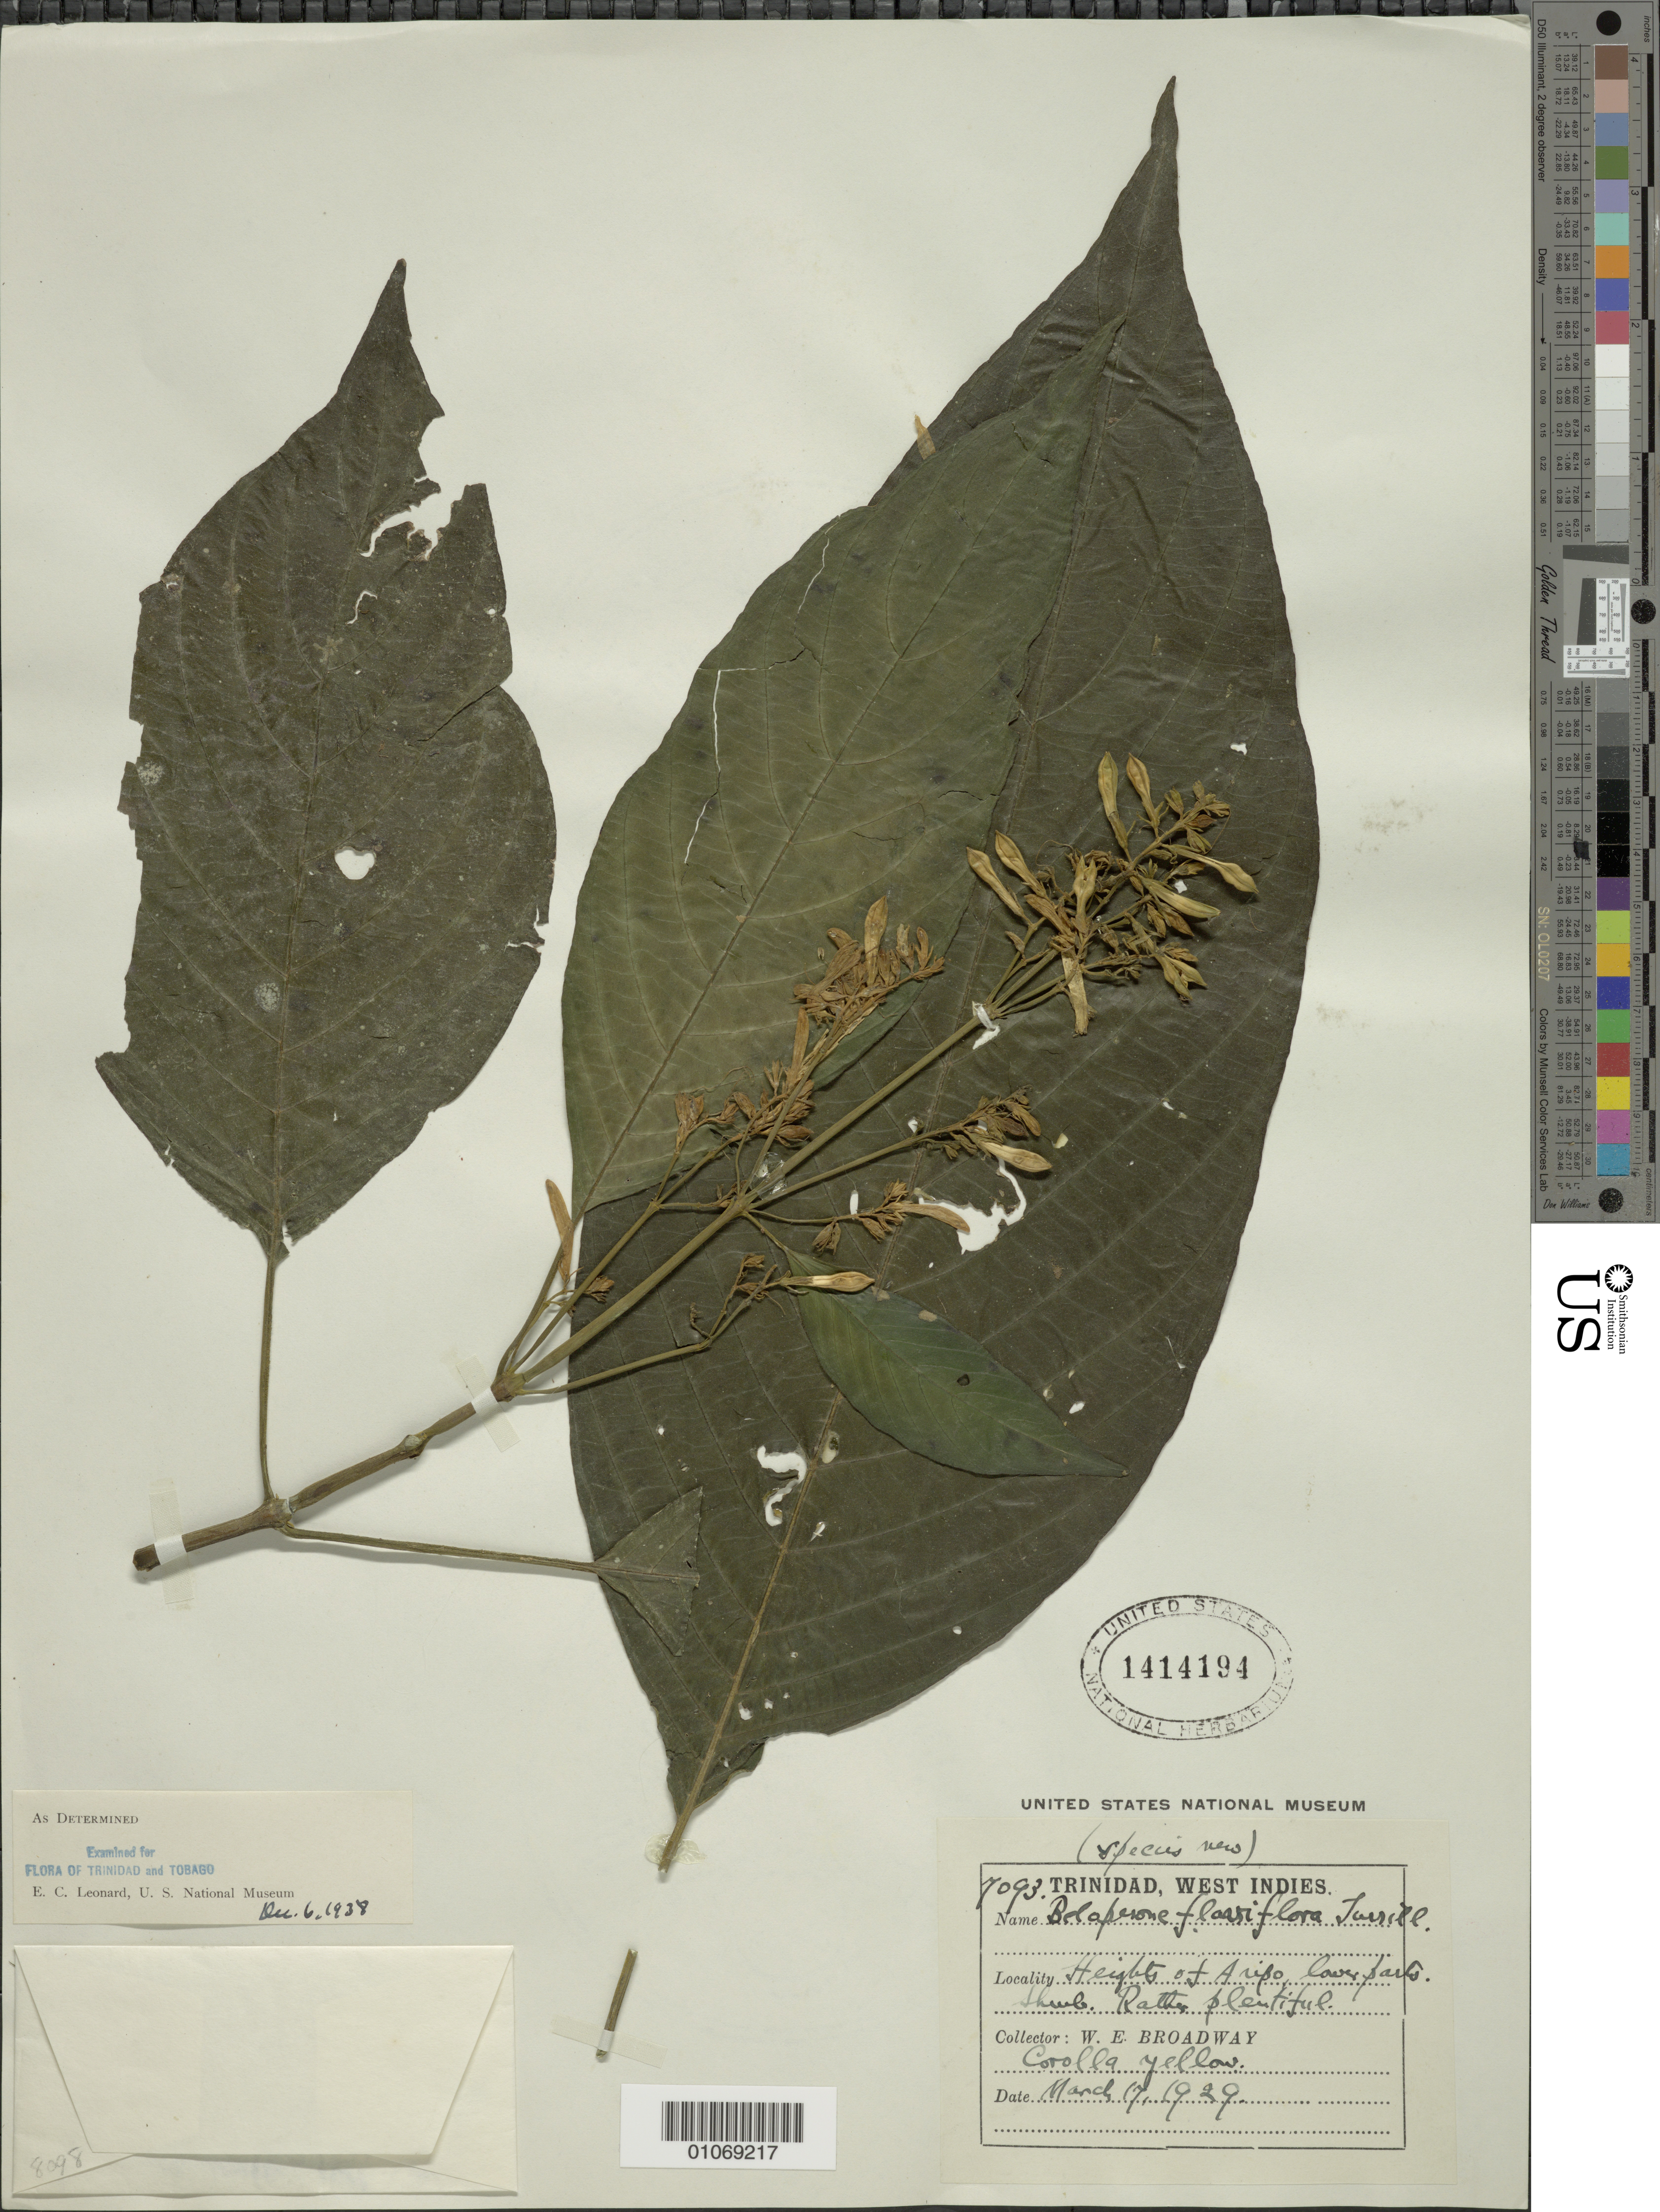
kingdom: Plantae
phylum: Tracheophyta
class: Magnoliopsida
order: Lamiales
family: Acanthaceae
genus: Beloperone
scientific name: Beloperone flaviflora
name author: Turrill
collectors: W. E. Broadway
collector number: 7093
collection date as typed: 17 Mar 1929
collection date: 1929-03-17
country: Trinidad and Tobago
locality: Heights of Aripo, lower parts.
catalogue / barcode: US 1414194